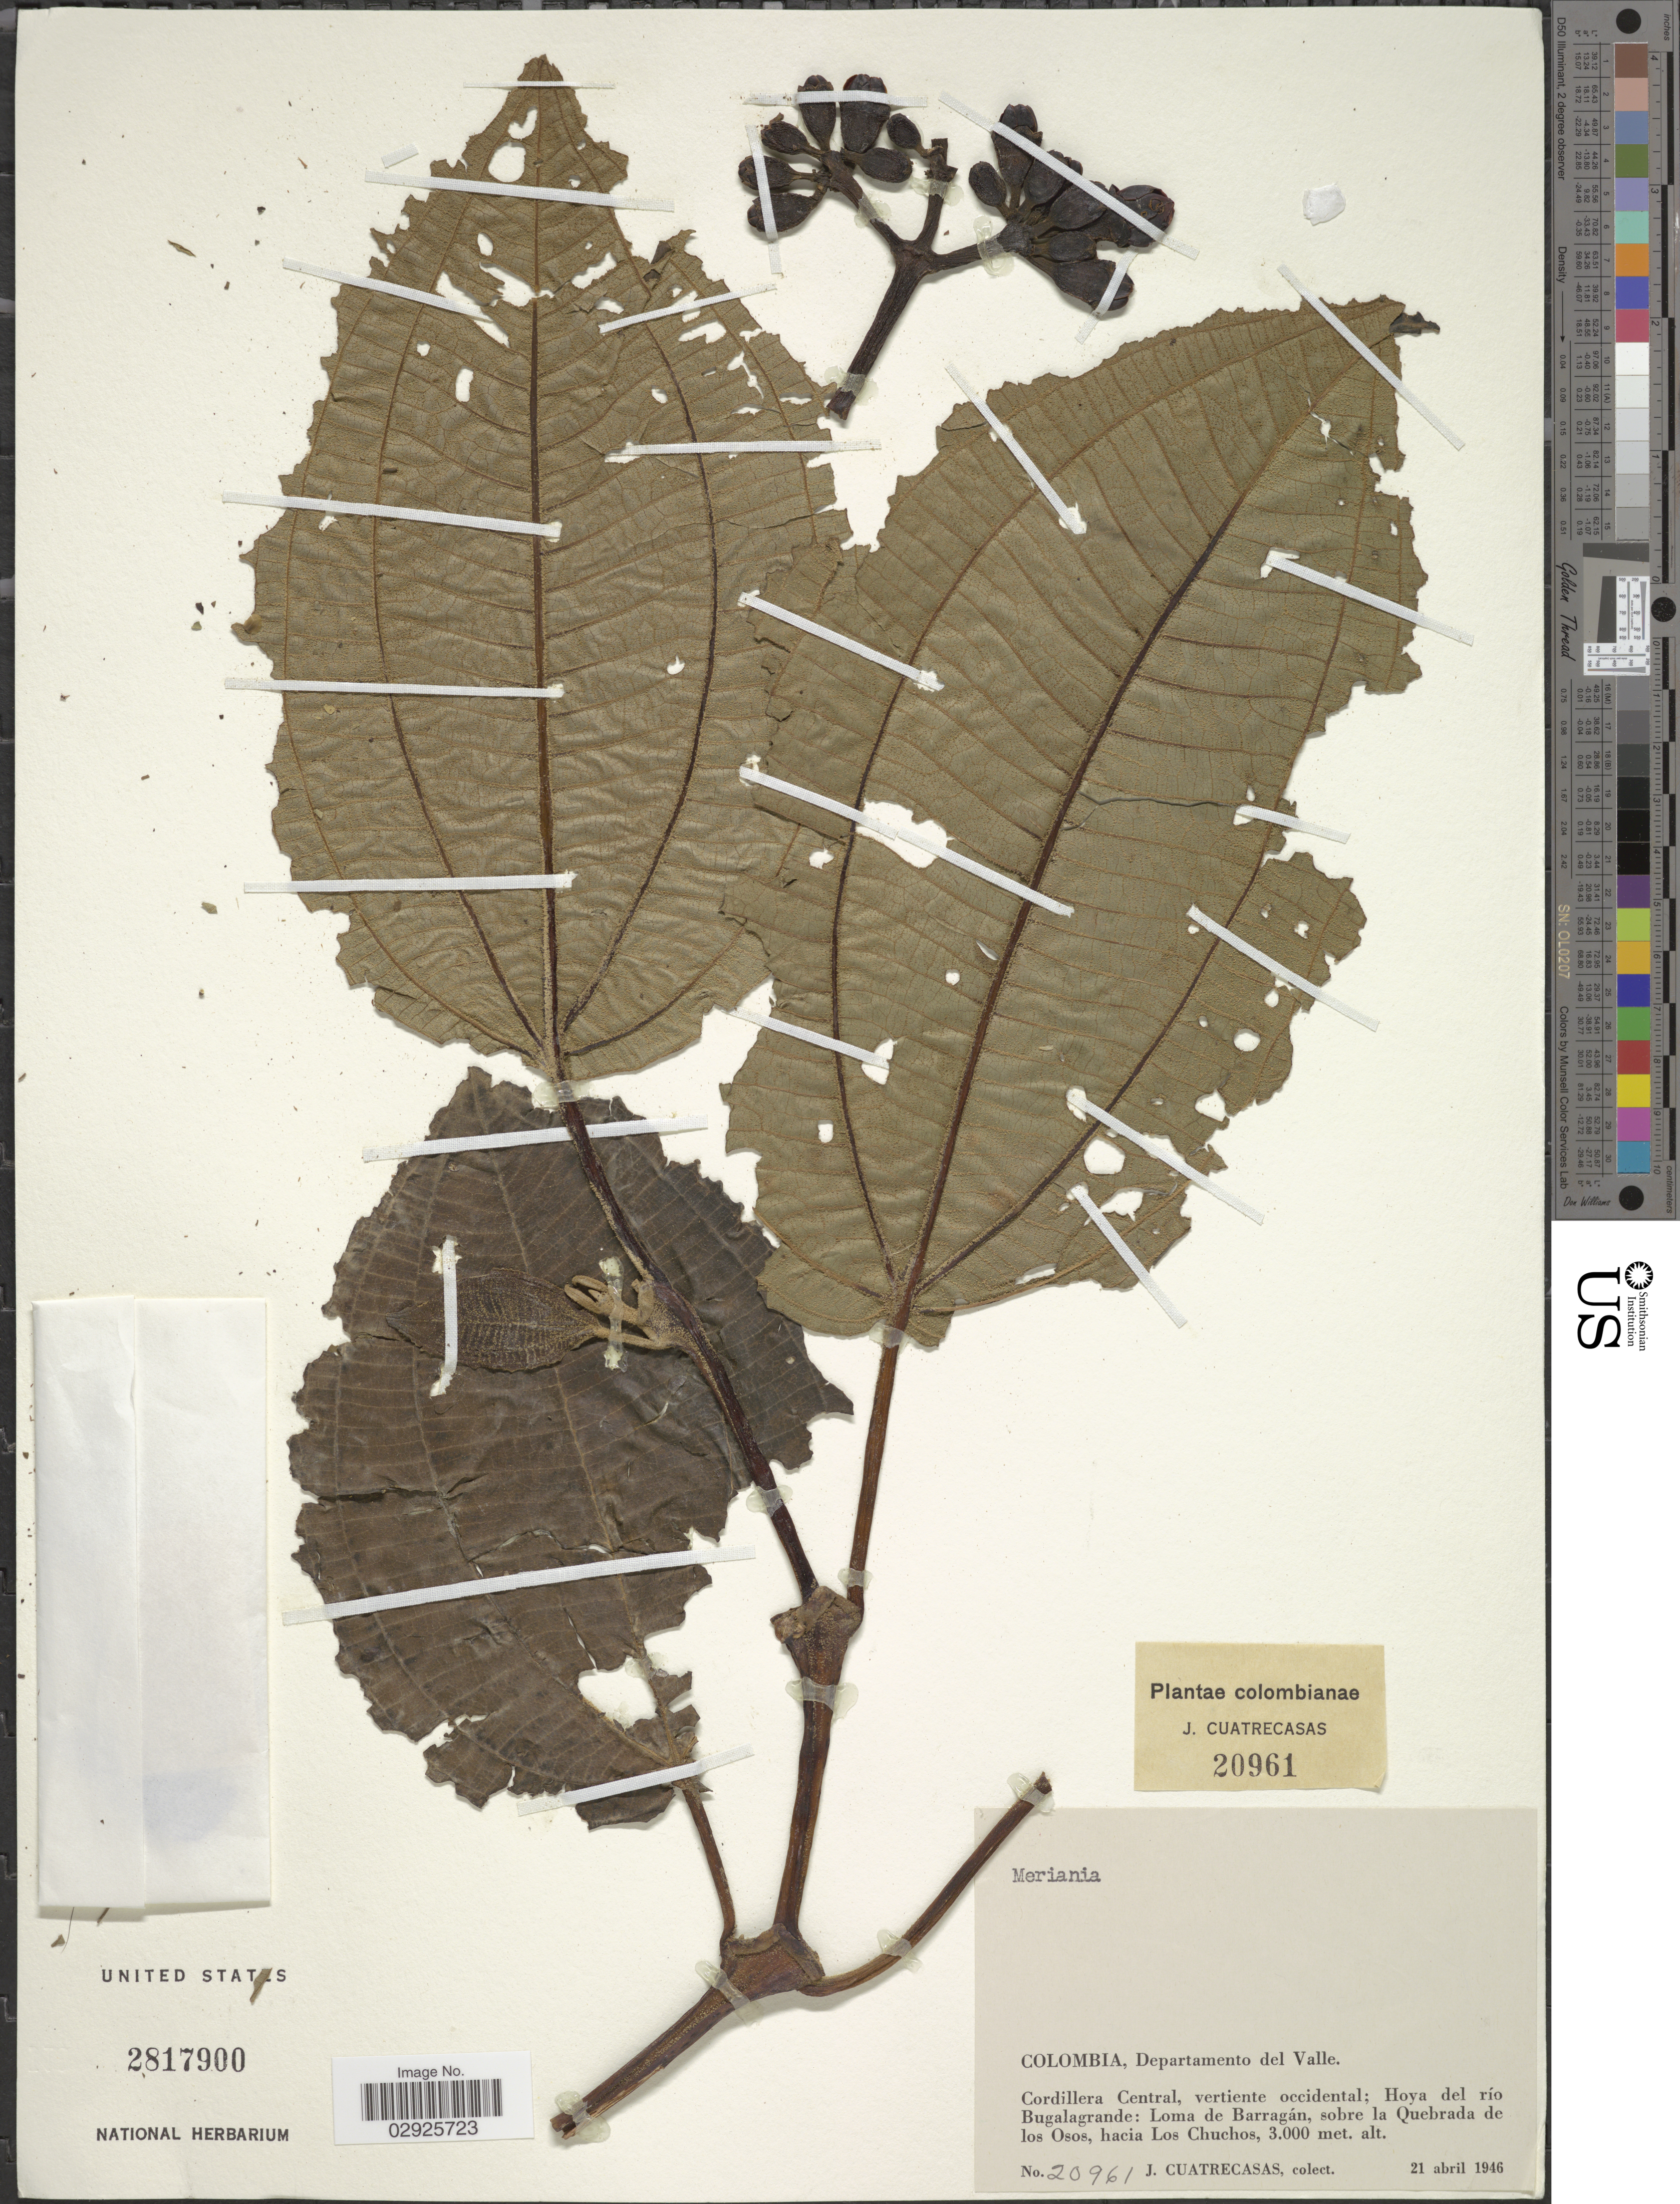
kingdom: Plantae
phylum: Tracheophyta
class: Magnoliopsida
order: Myrtales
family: Melastomataceae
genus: Meriania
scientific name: Meriania sp.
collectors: J. Cuatrecasas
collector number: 20961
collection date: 1946-04-21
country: Colombia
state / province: Valle del Cauca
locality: Departamento del Valle. Cordillera Central, vertiente occidental; Hoya del río Bugalagrande: Loma de Barragán, sobre la Quebrada de los Osos, hacia Los Chuchos.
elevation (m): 3000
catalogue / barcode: US 2817900